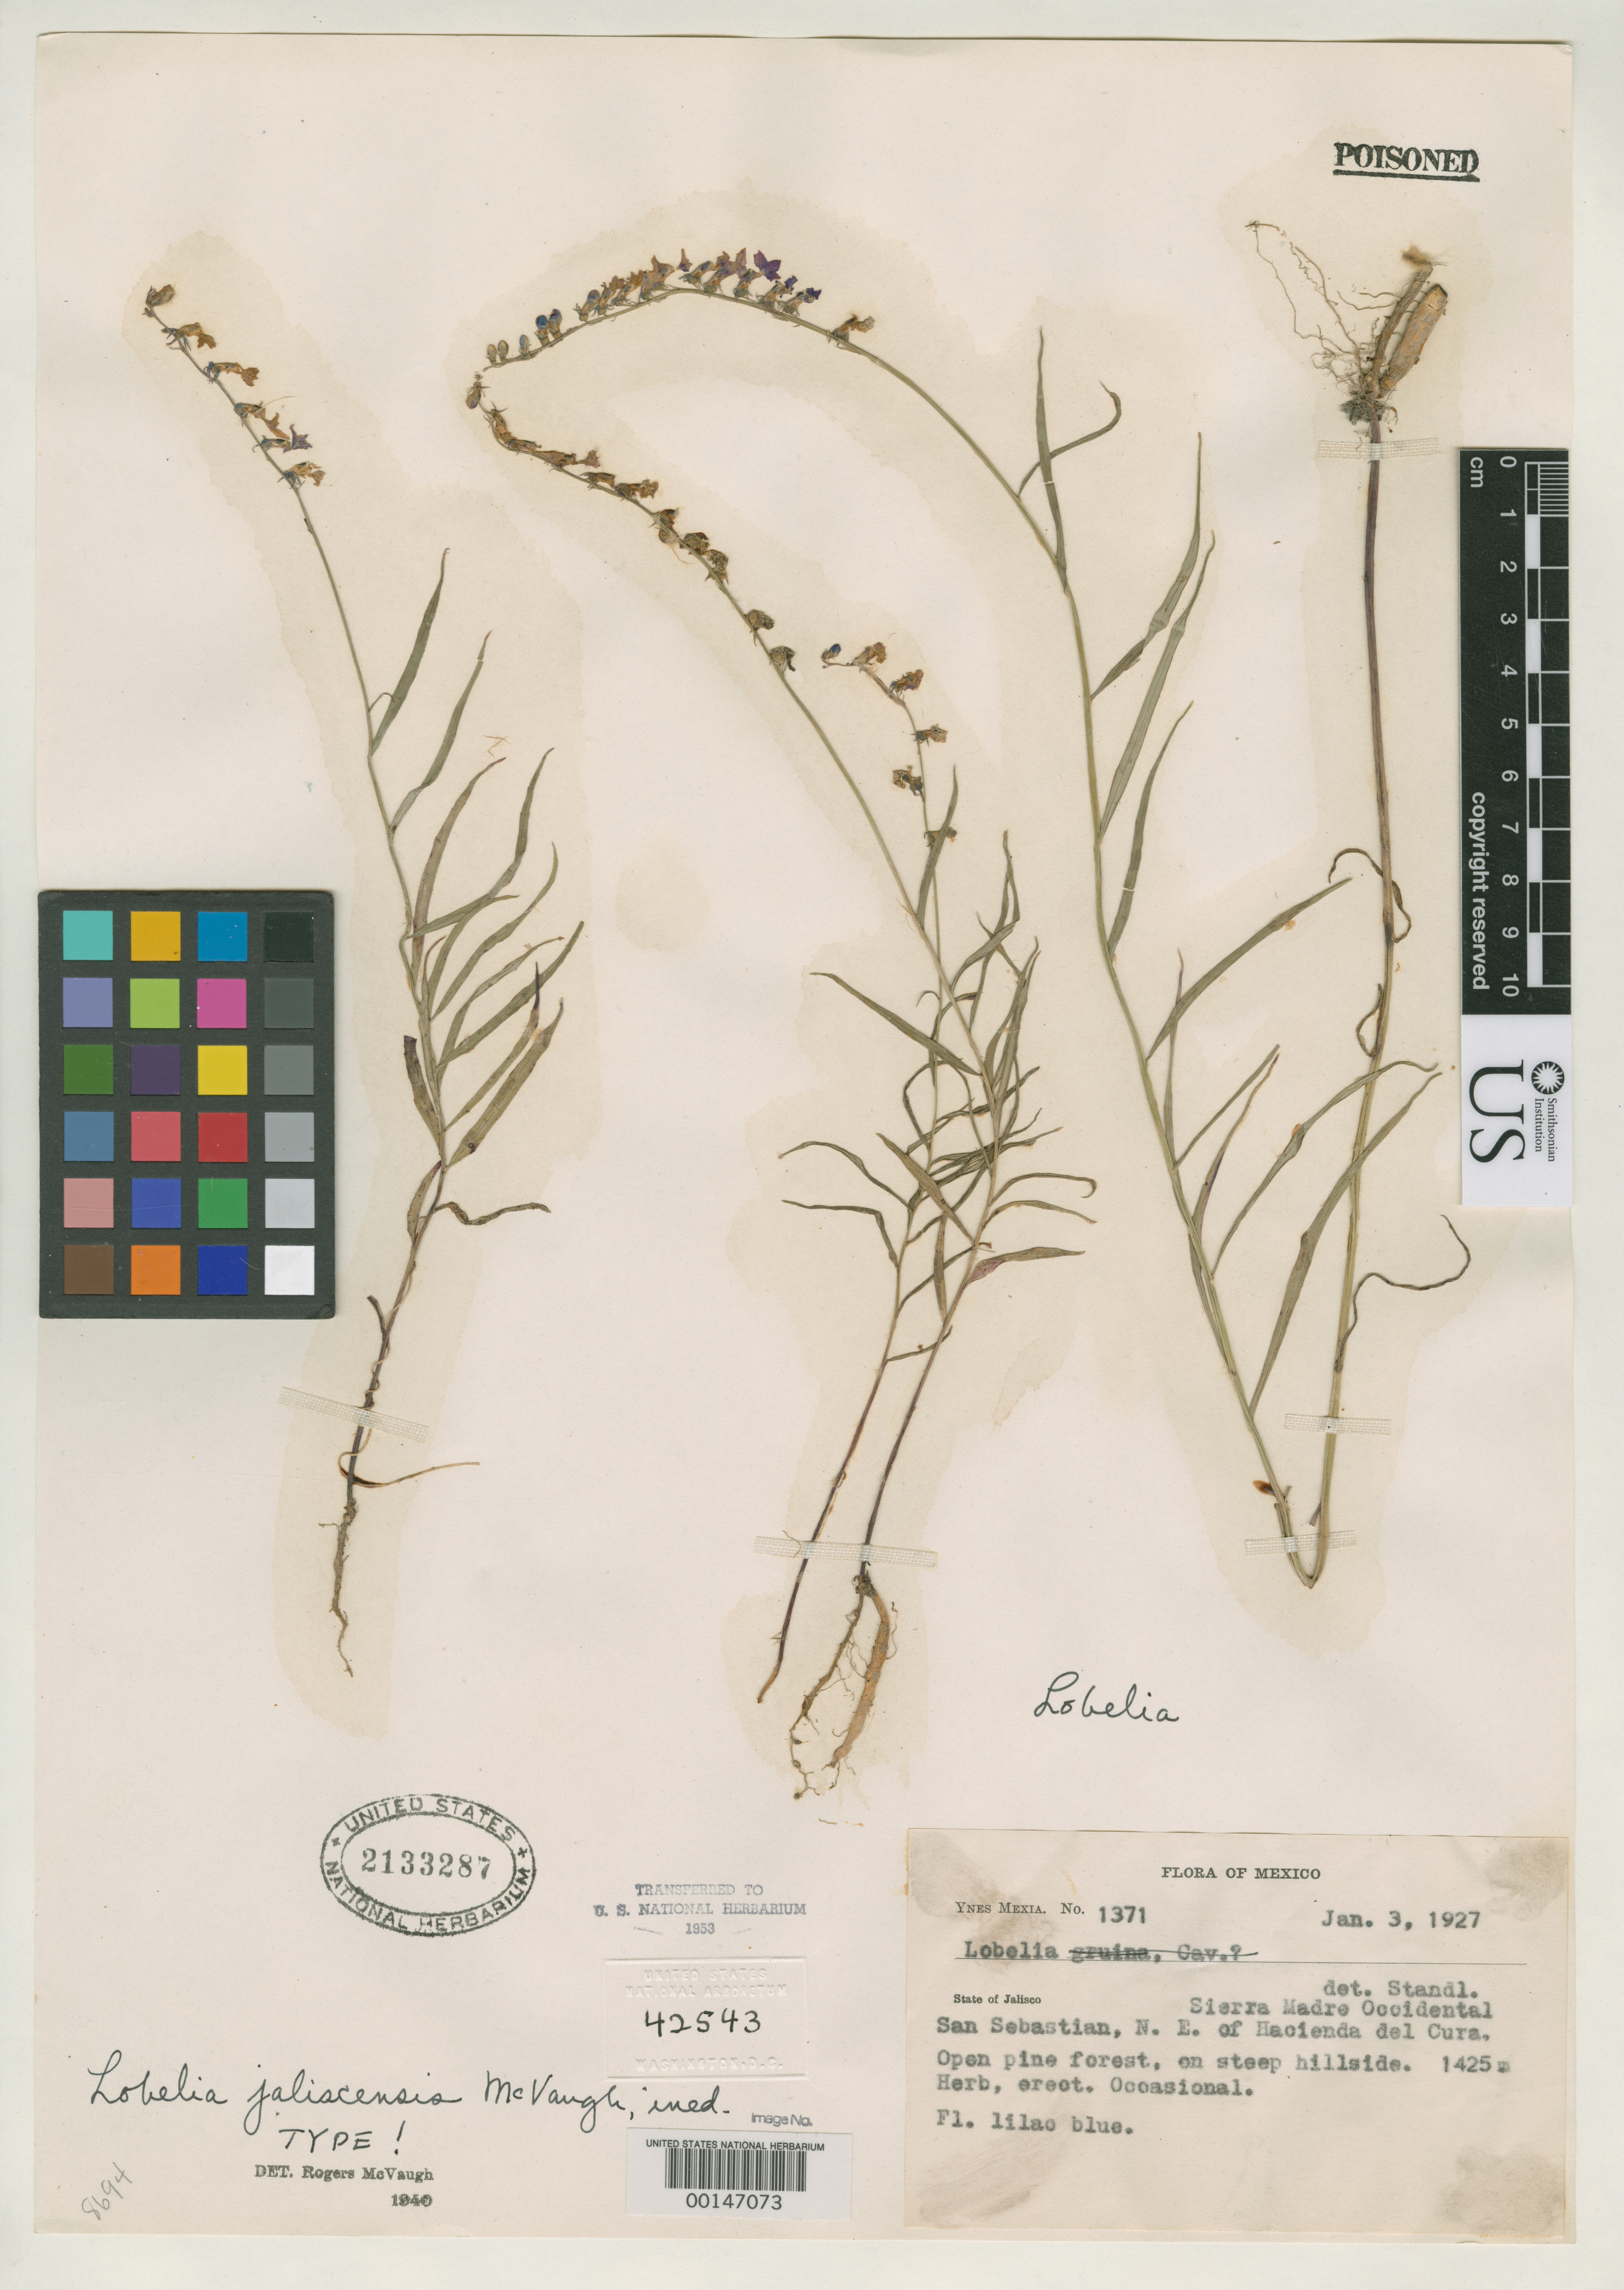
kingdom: Plantae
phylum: Tracheophyta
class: Magnoliopsida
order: Asterales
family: Campanulaceae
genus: Lobelia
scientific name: Lobelia jaliscensis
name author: McVaugh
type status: Holotype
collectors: Y. Mexia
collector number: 1371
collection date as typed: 03 Jan 1927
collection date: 1927-01-03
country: Mexico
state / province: Jalisco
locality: San Sebastian, NE of Hacienda del Cura.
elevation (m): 1425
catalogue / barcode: US 2133287